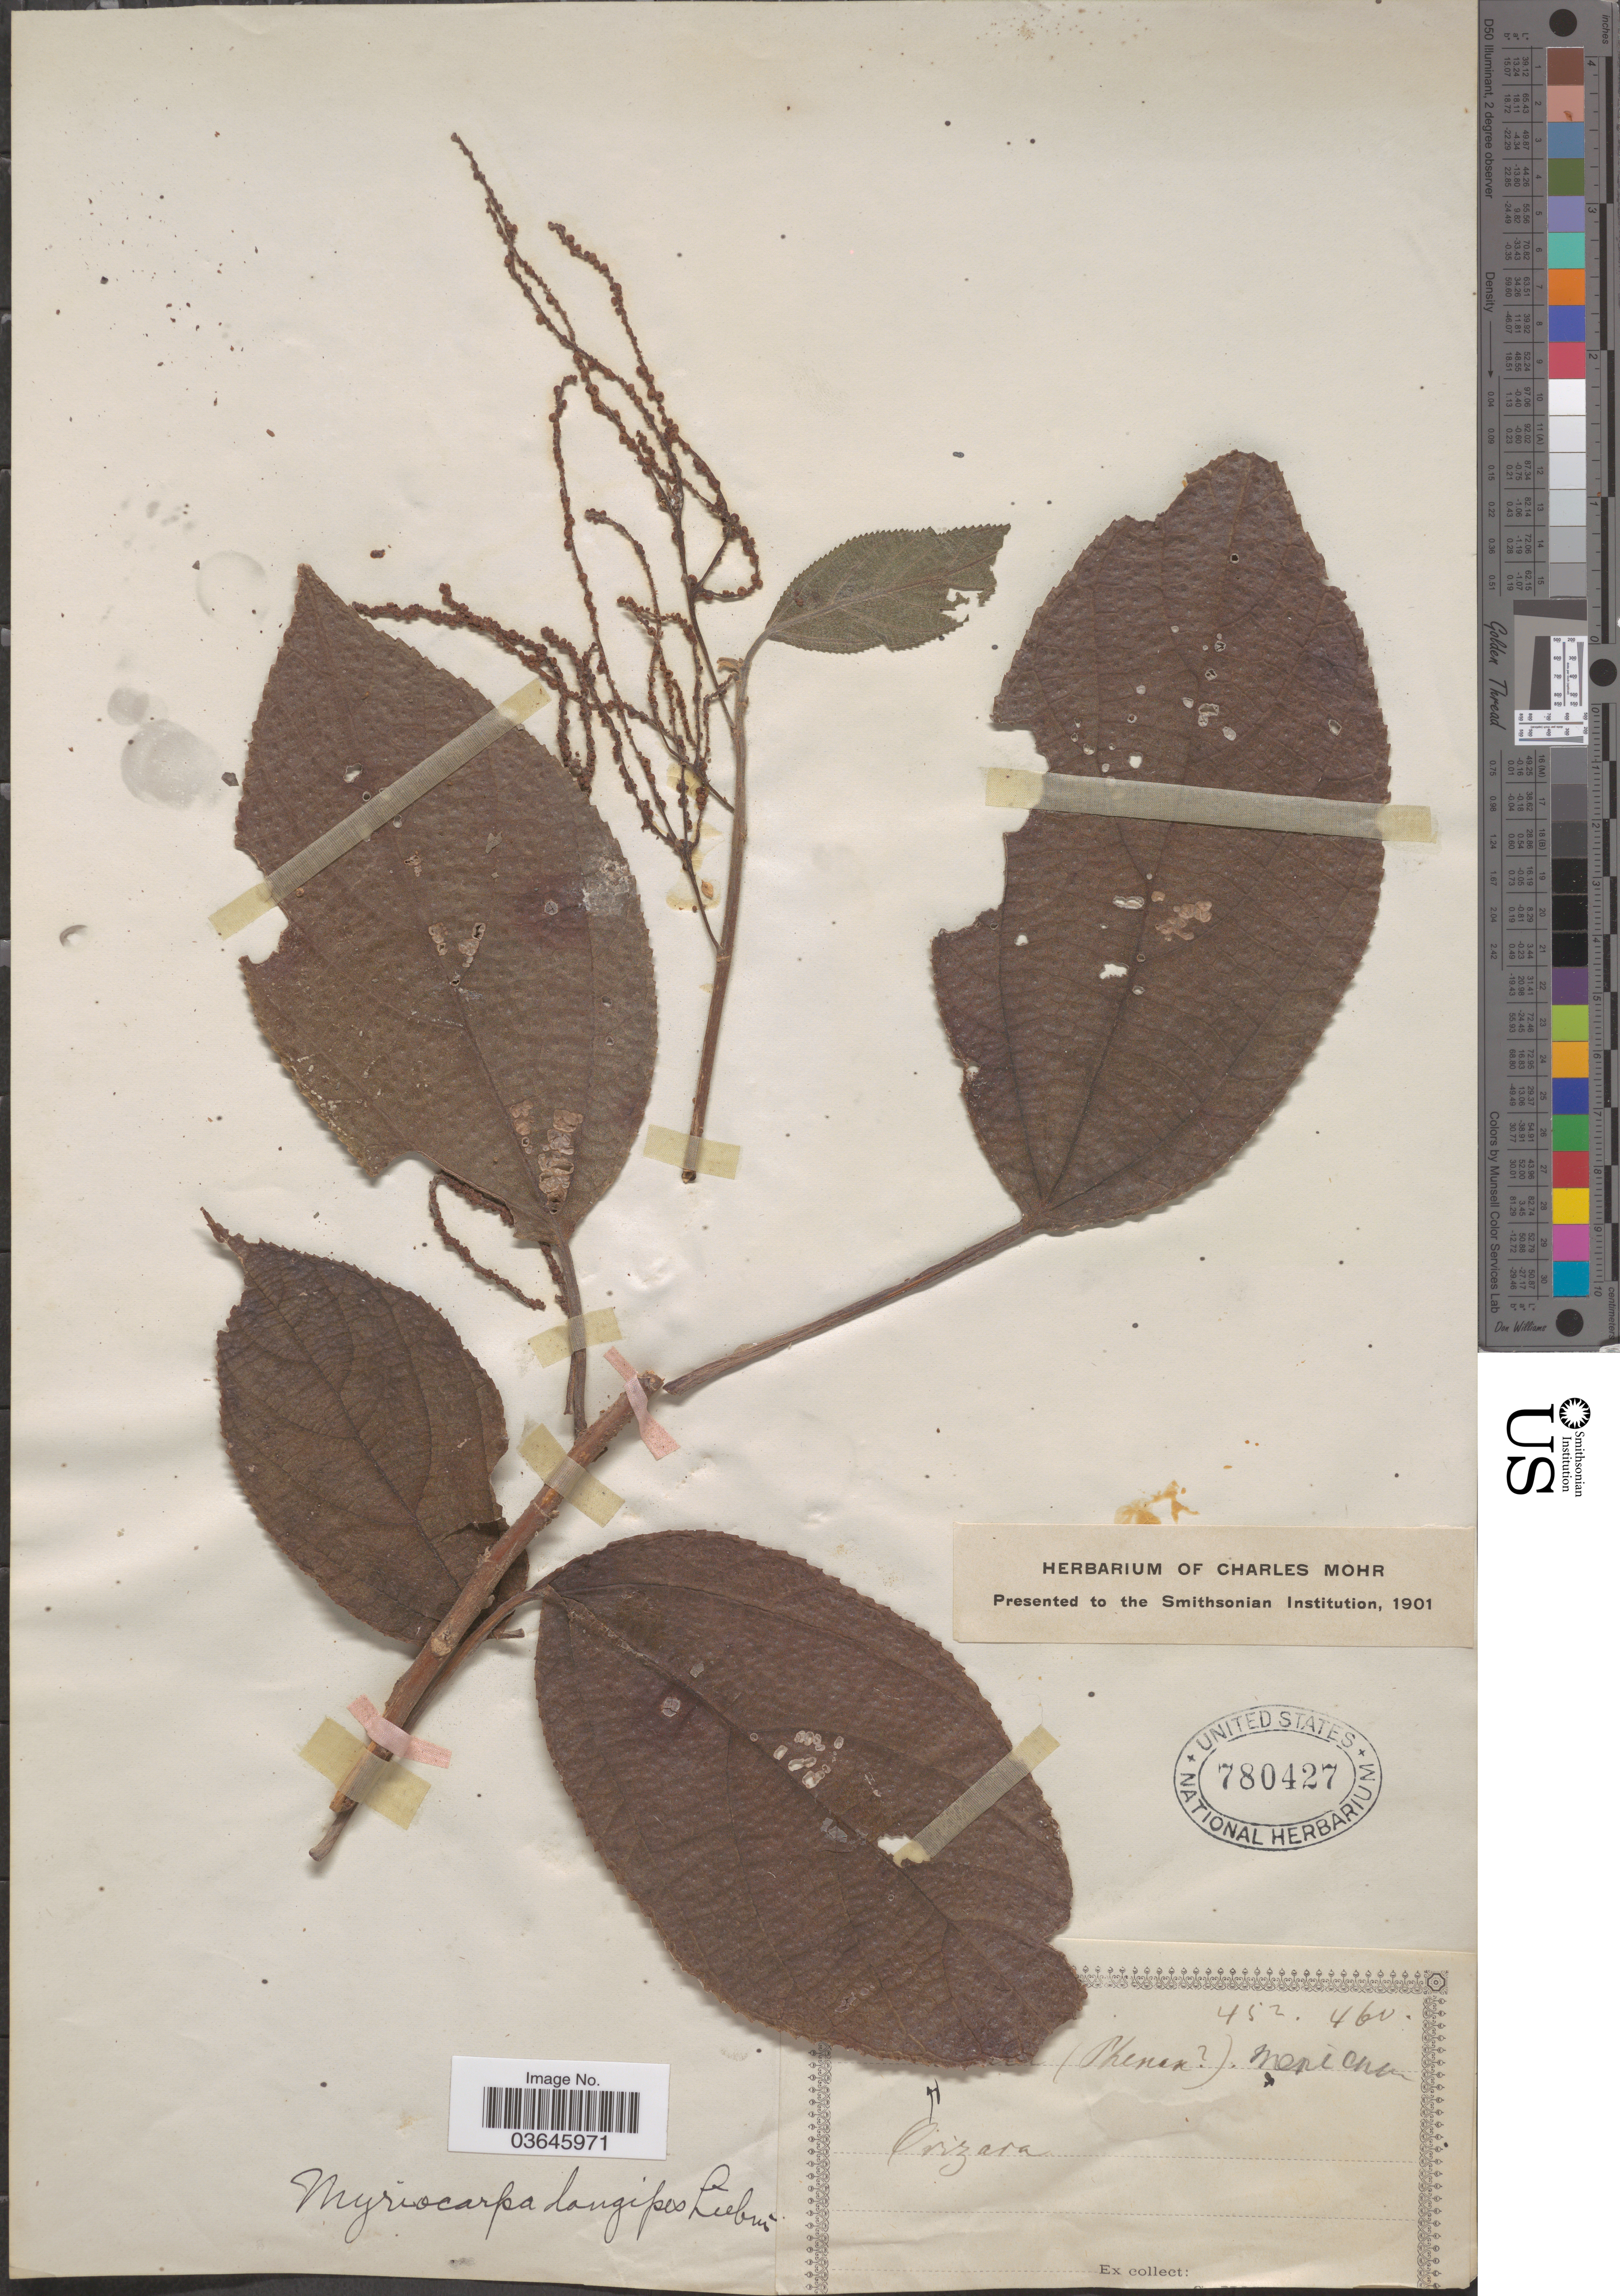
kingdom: Plantae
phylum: Tracheophyta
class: Magnoliopsida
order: Rosales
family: Urticaceae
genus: Myriocarpa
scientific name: Myriocarpa longipes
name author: Liebm.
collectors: ex herb. Charles Mohr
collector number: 452/460 ?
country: Mexico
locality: Orizava.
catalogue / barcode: US 780427